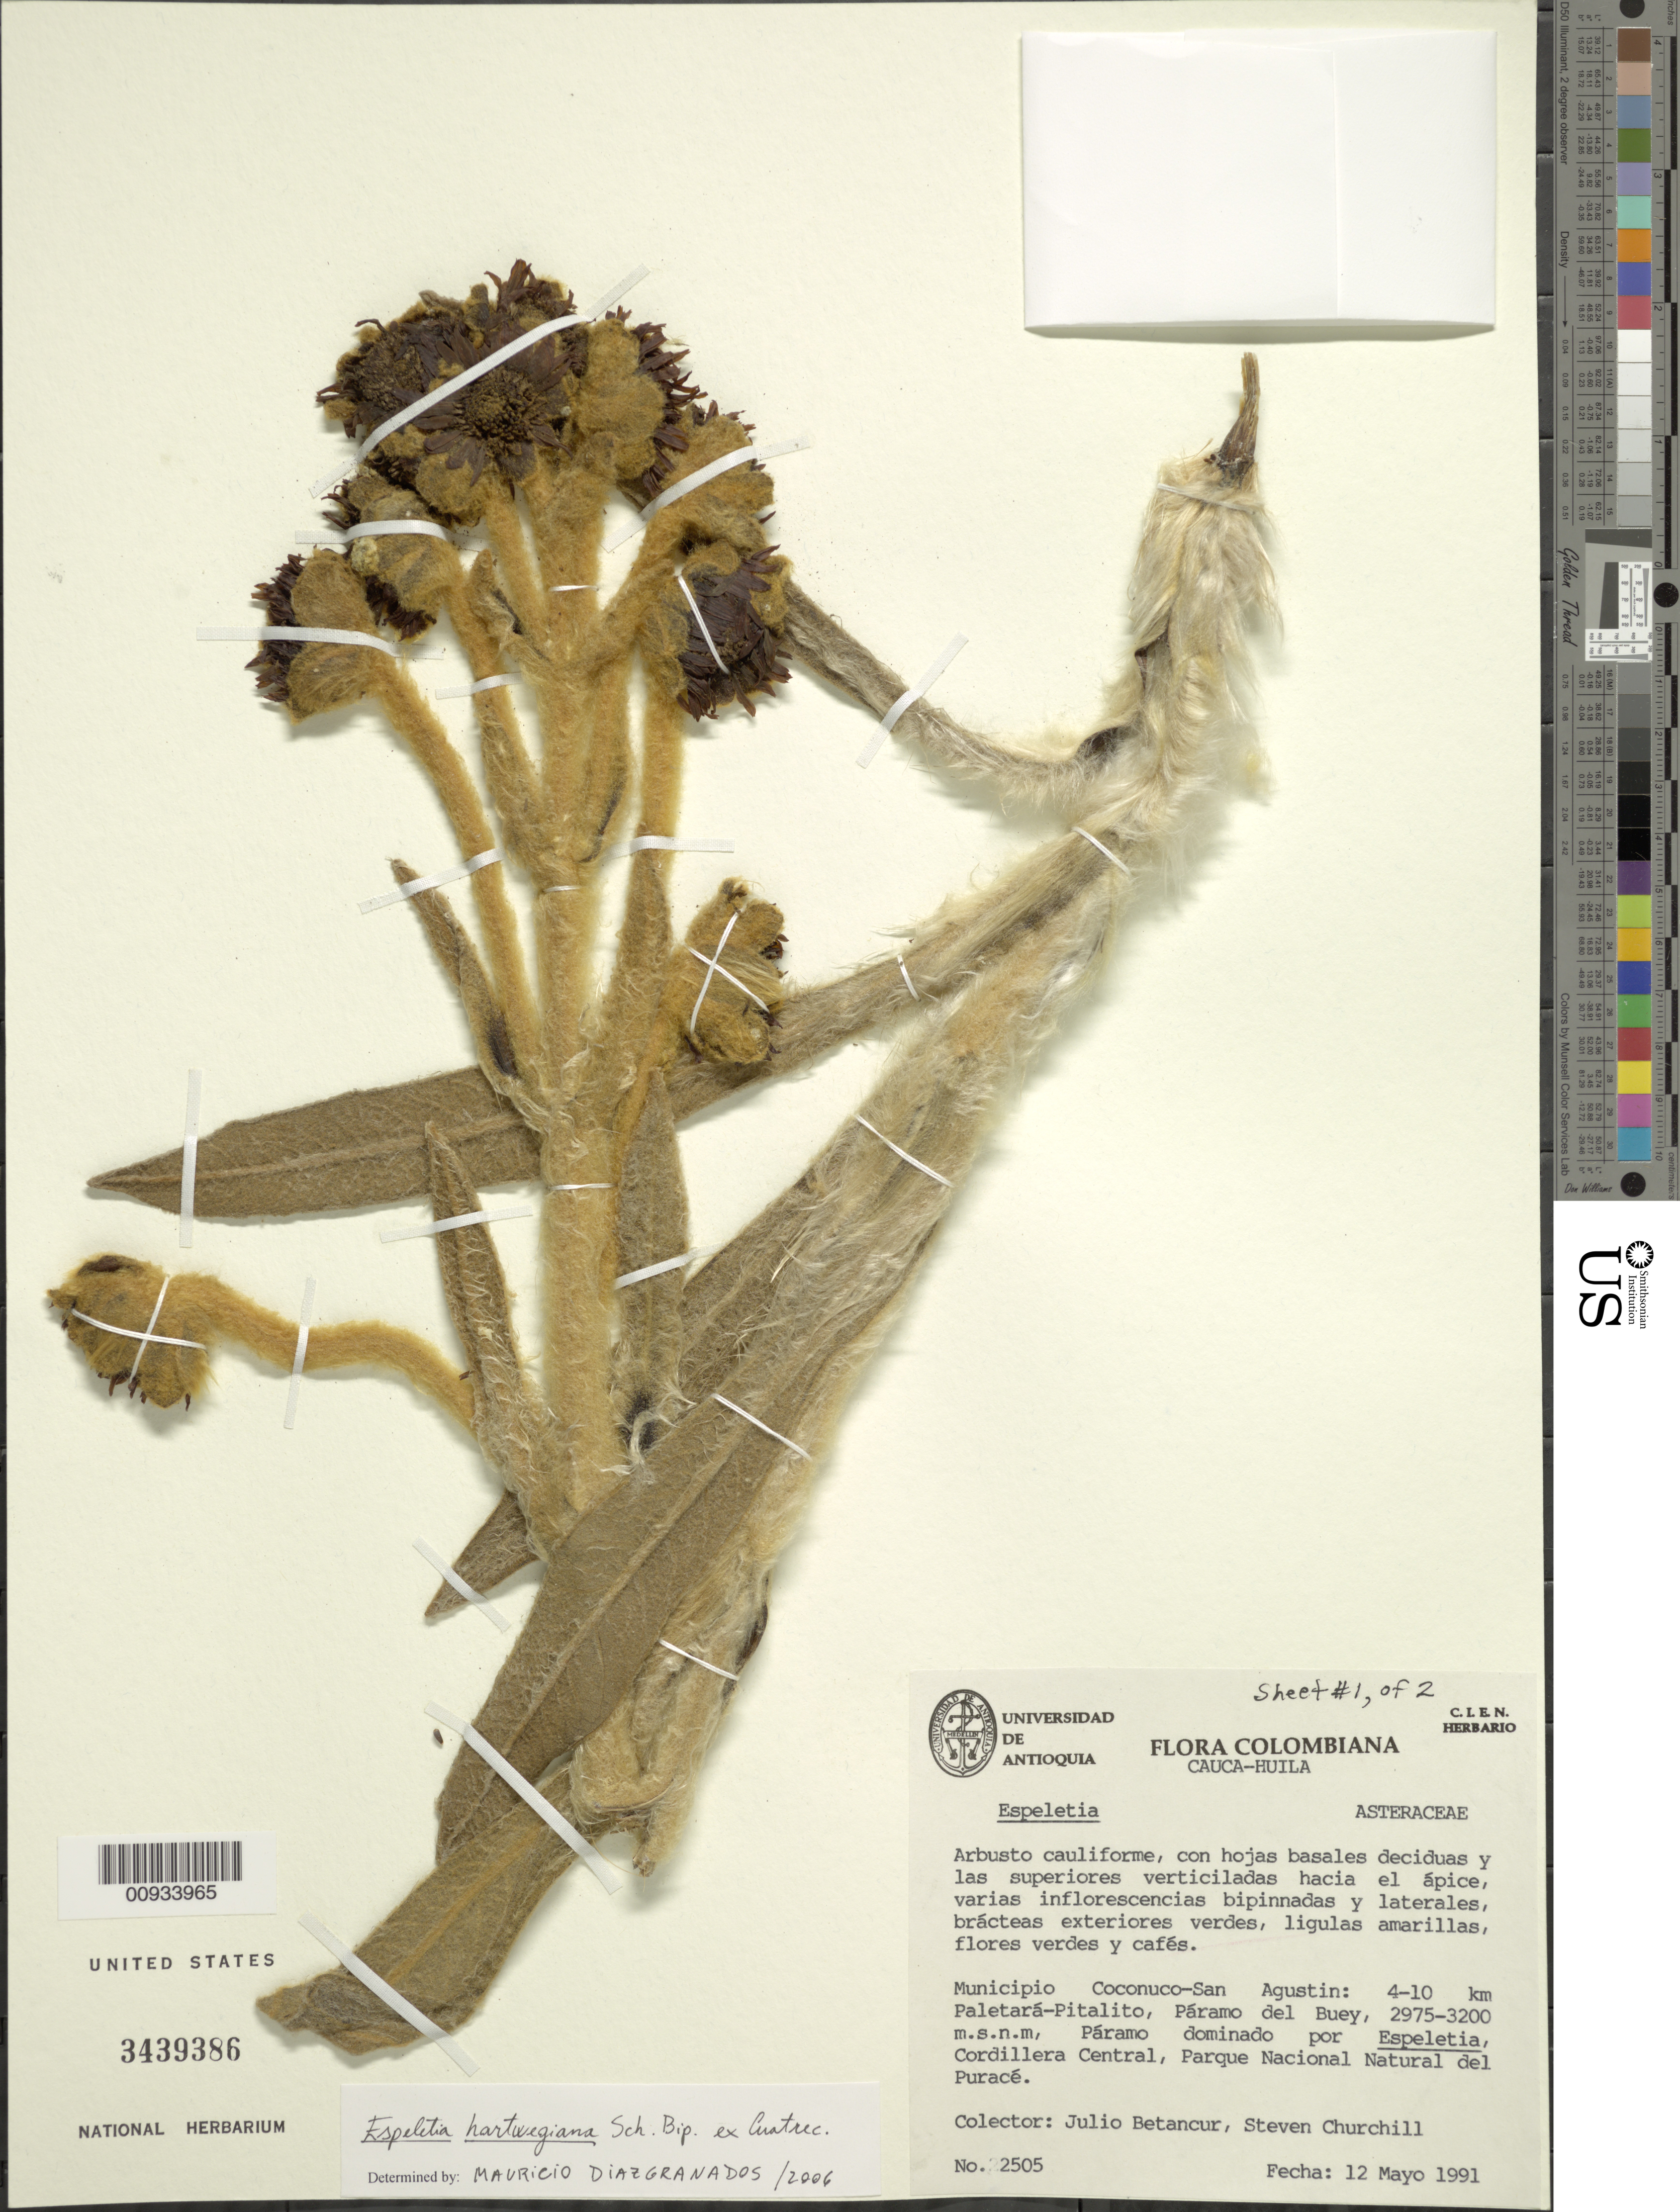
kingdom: Plantae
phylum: Tracheophyta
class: Magnoliopsida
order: Asterales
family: Asteraceae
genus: Espeletia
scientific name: Espeletia hartwegiana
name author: Sch. Bip. ex Cuatrec.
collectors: J. Betancur & S. Churchill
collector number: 2505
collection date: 1991-05-12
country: Colombia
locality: Cauca-Huila, Municipio Coconuco-San Agustin: 4-10 km Paletara-Pitalito, Paramo del Buey.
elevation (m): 2975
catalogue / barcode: US 3439386